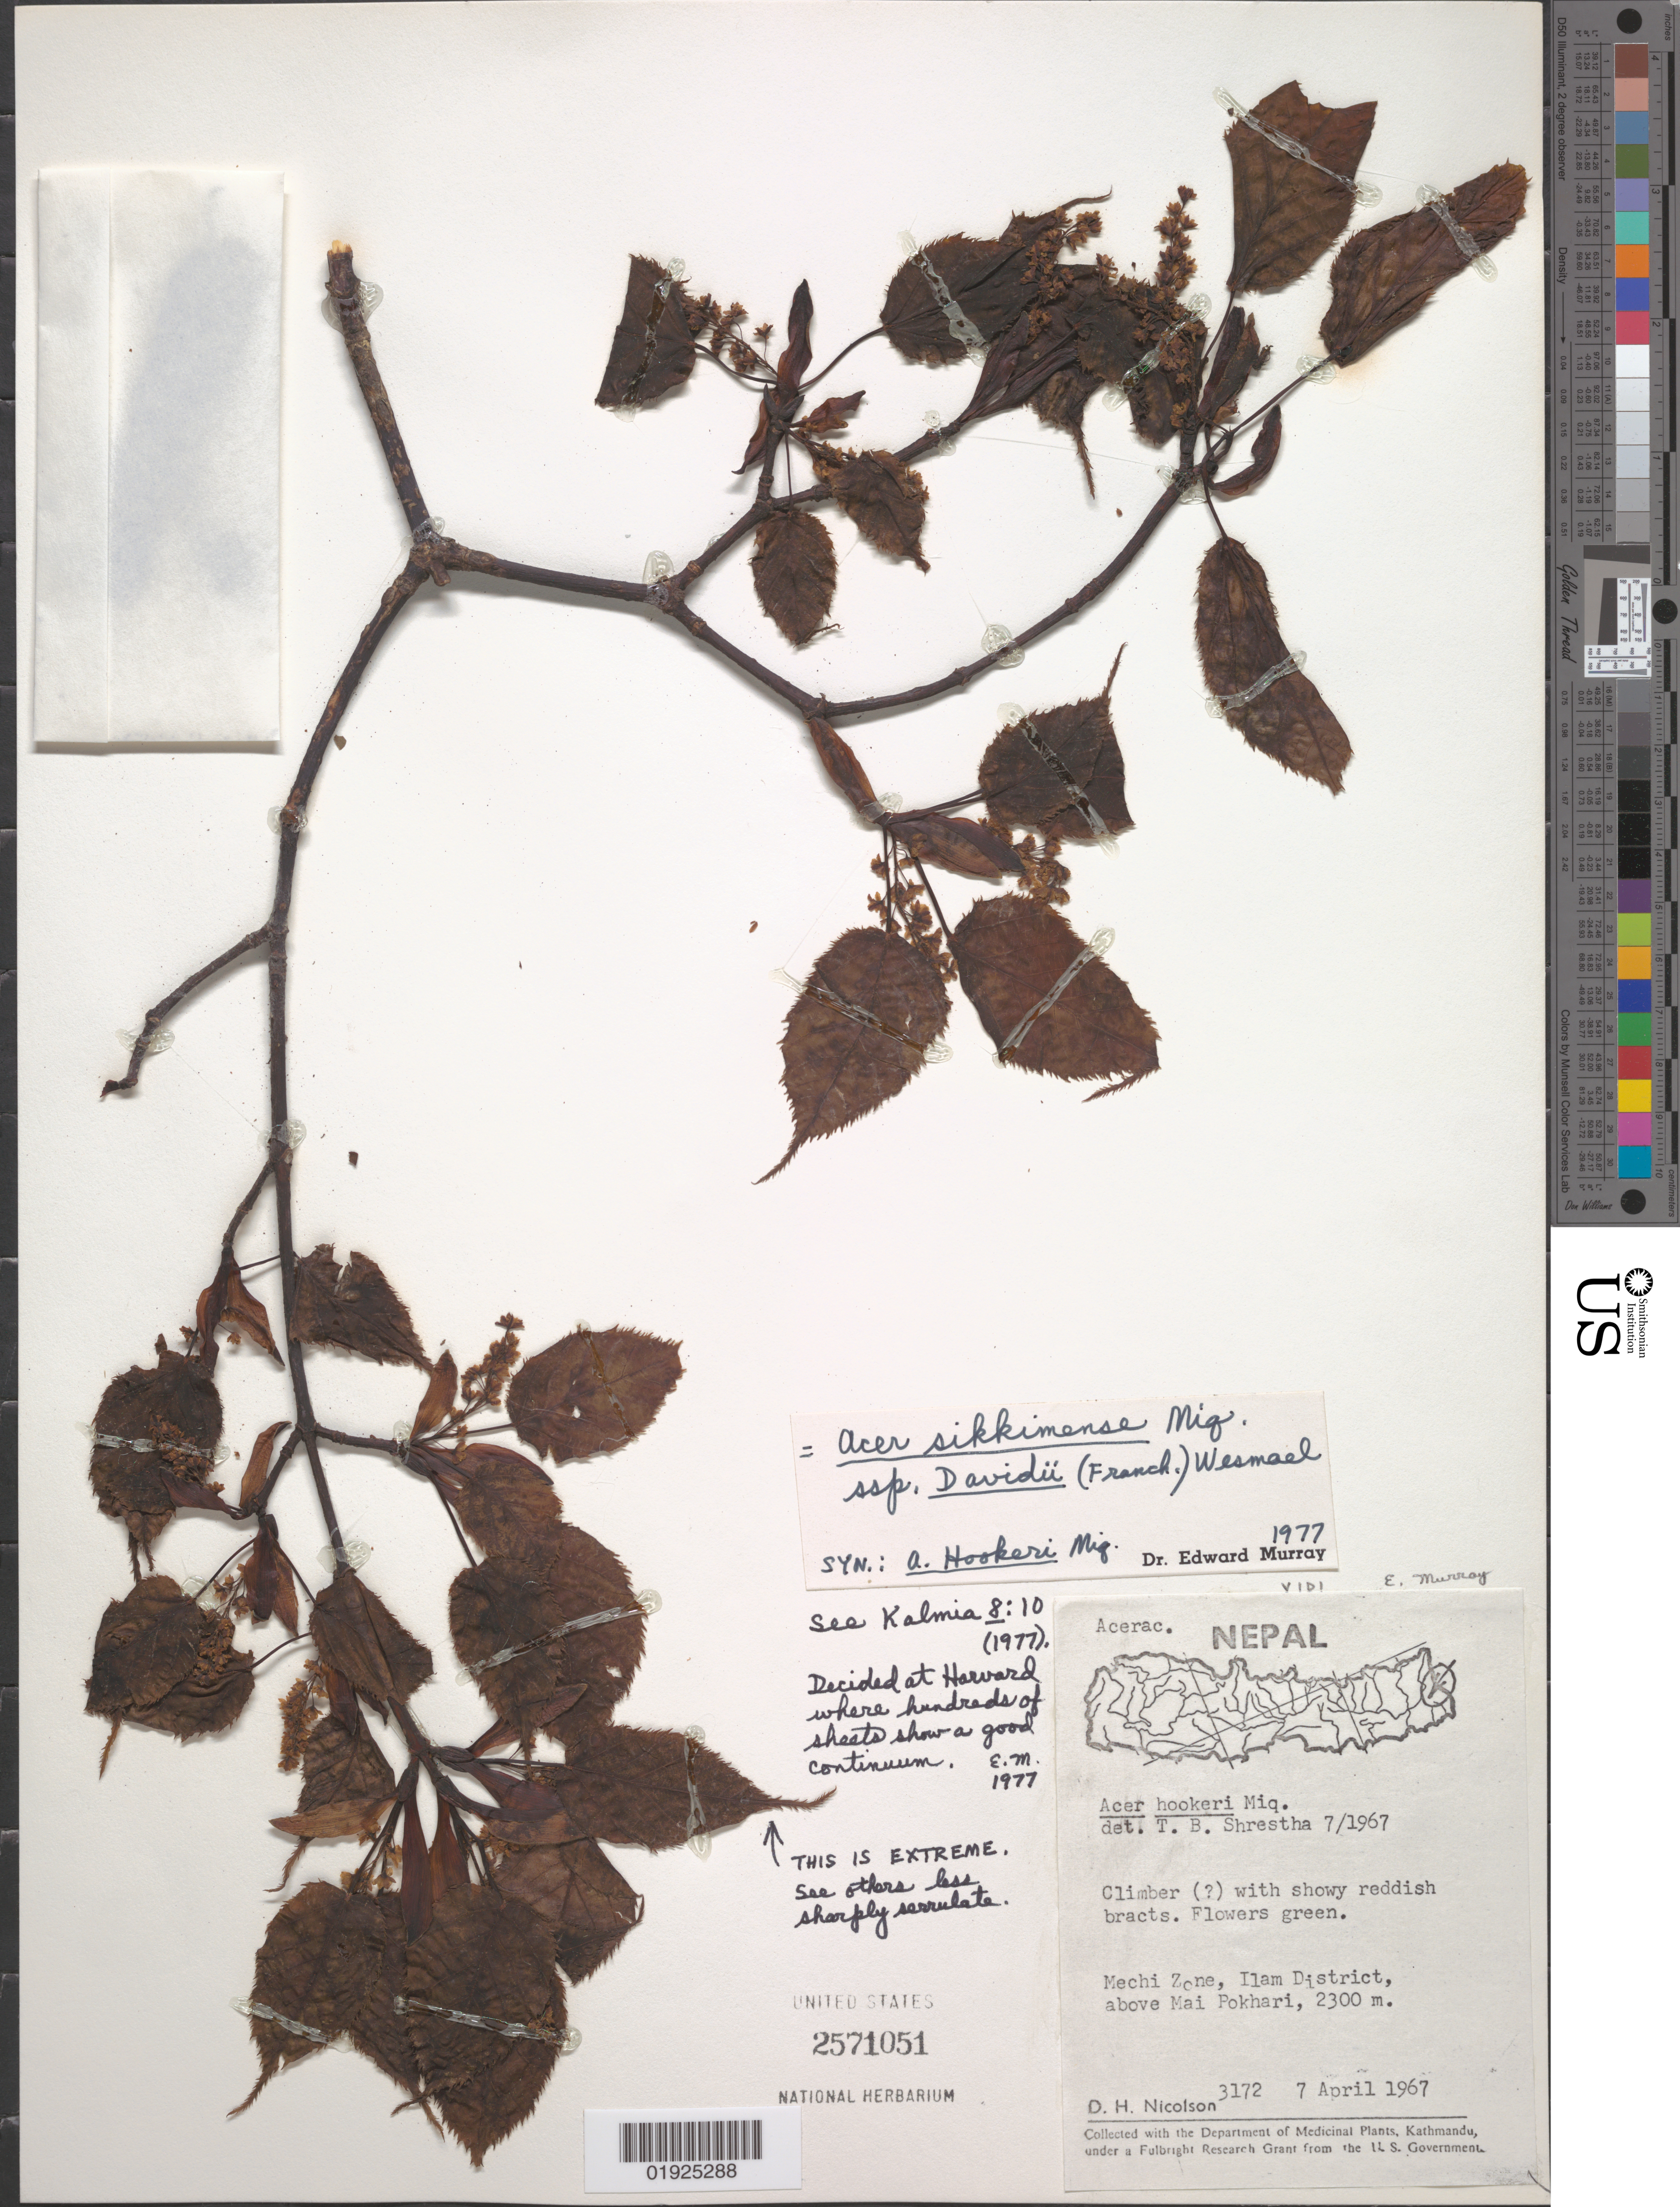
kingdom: Plantae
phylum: Tracheophyta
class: Magnoliopsida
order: Sapindales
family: Sapindaceae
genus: Acer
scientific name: Acer sikkimense subsp. davidii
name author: (Franch.) Wesm.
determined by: Murray, Edward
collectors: D. H. Nicolson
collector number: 3172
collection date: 1967-04-07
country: Nepal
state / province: Mechi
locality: Mechi Zone, Ilam District, above Mai Pokhari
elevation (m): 2300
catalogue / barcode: US 2571051